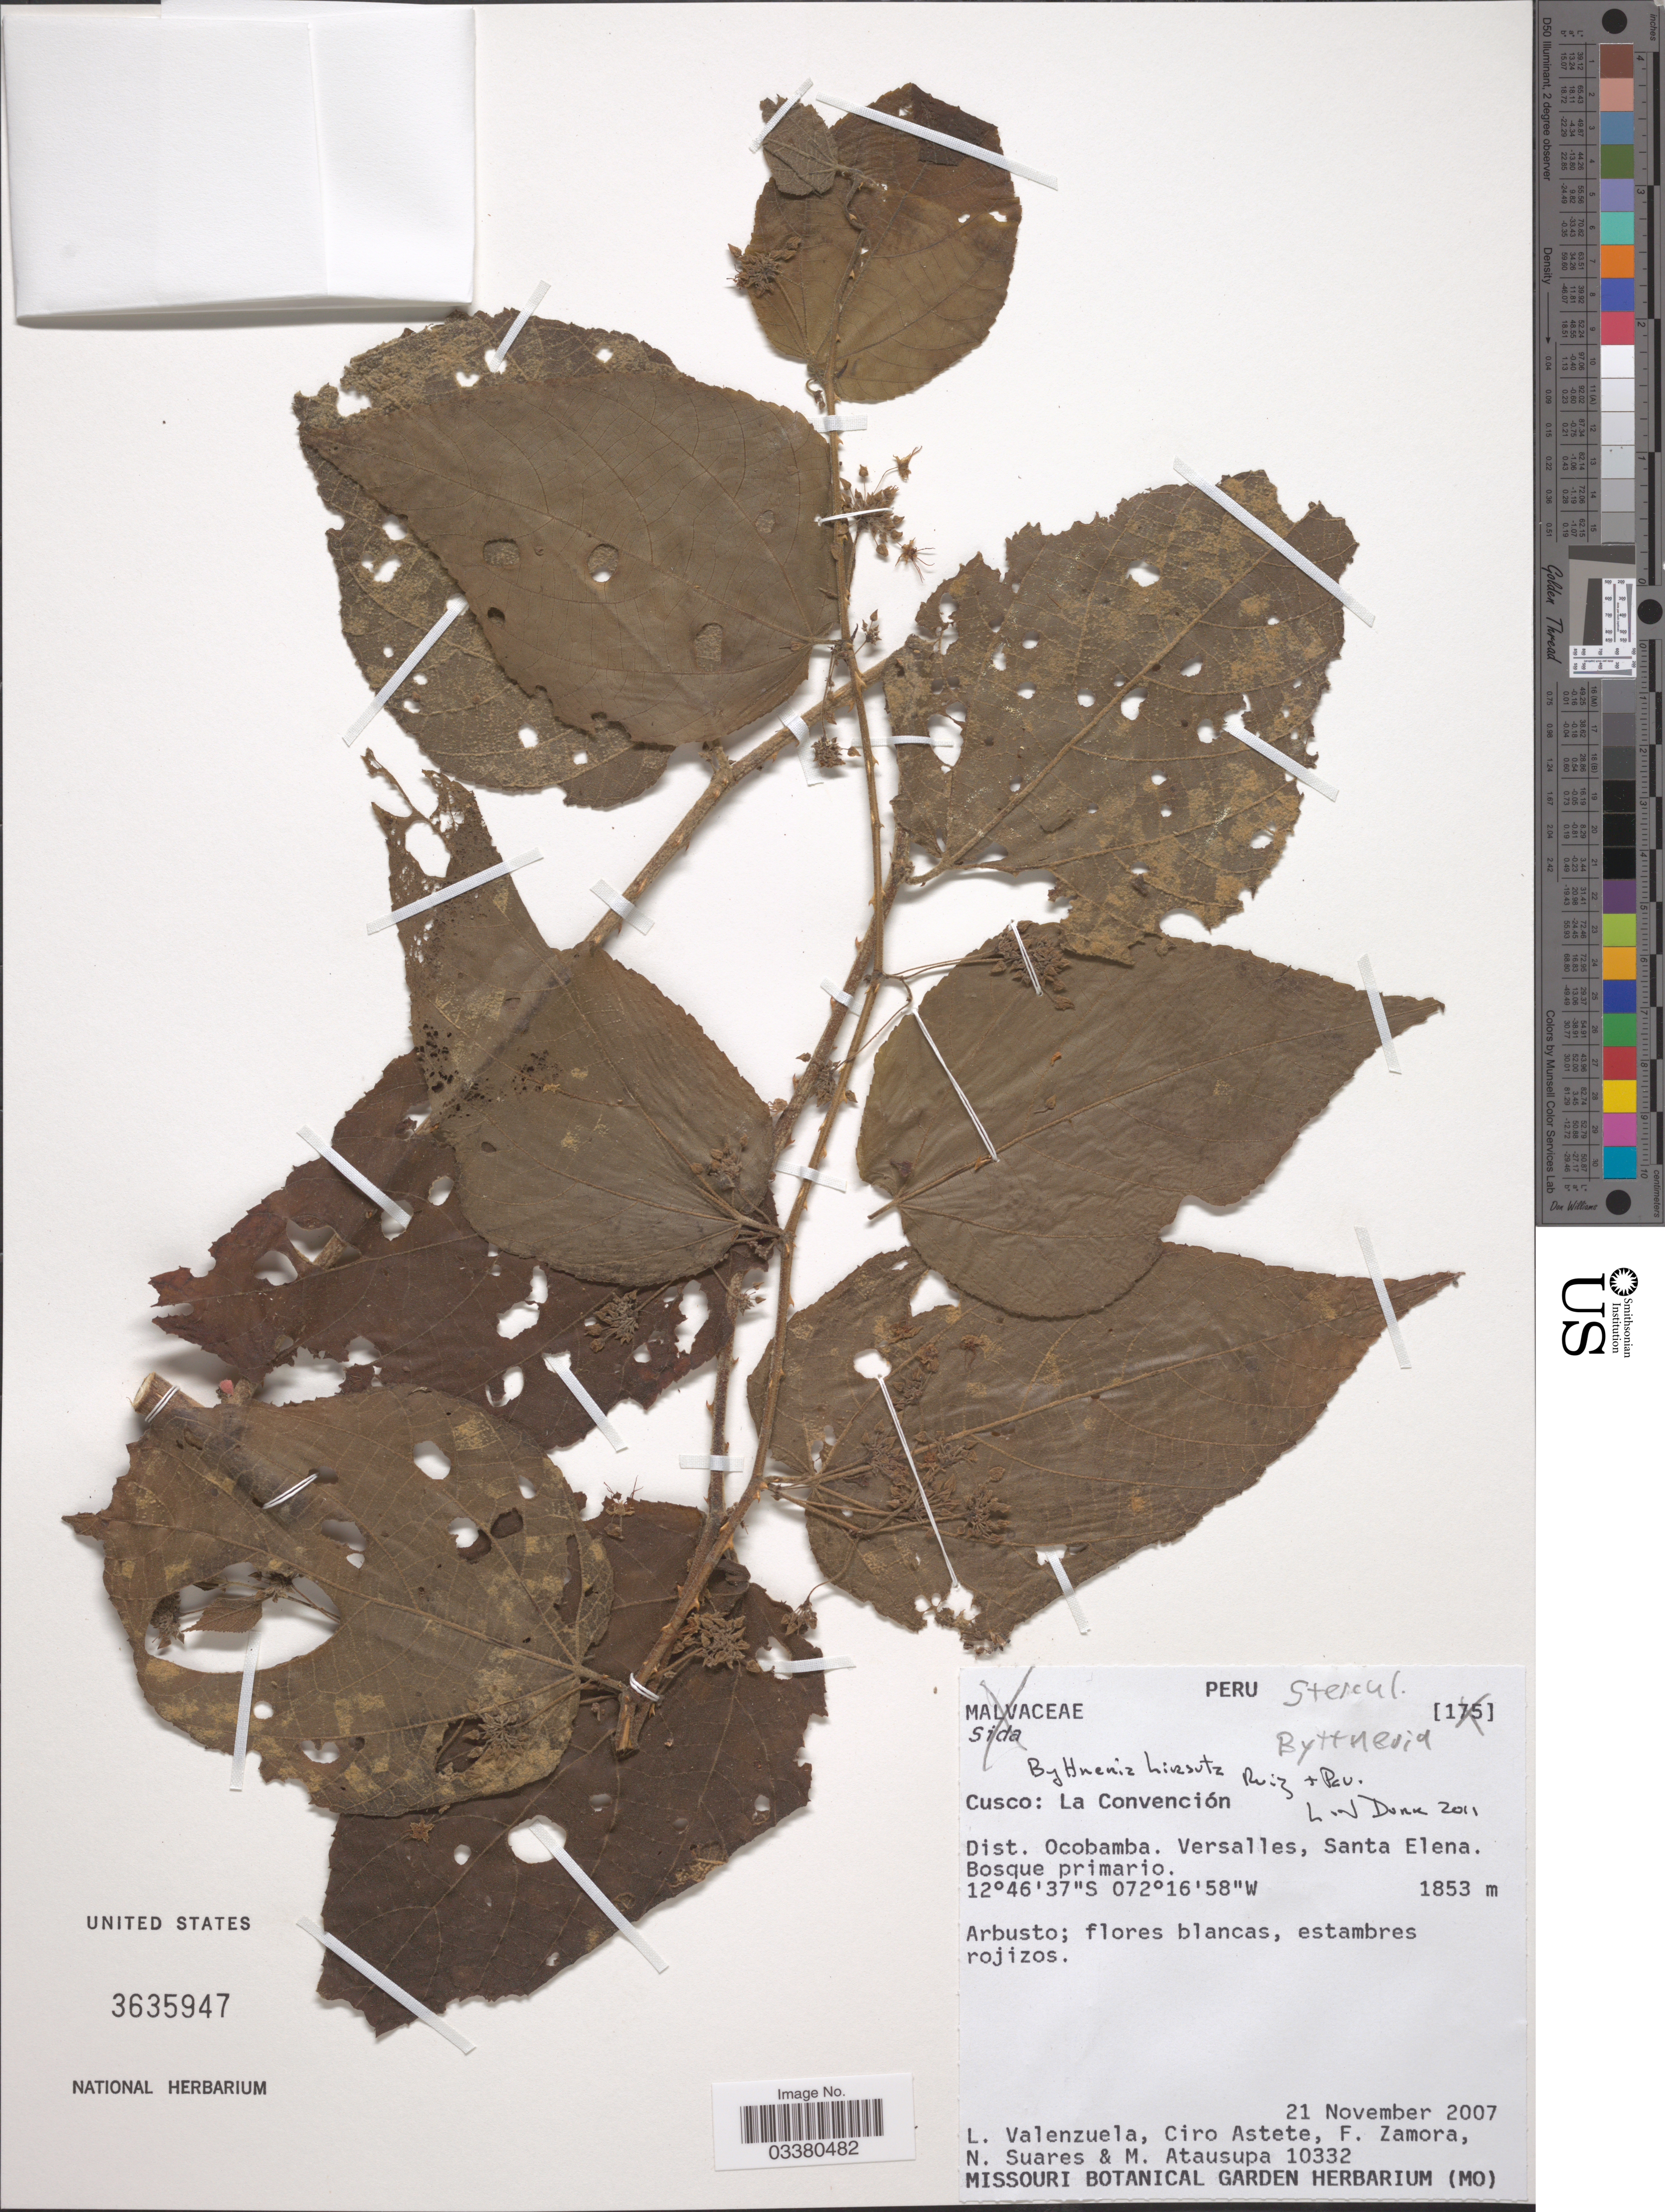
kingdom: Plantae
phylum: Tracheophyta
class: Magnoliopsida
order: Malvales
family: Malvaceae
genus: Byttneria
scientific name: Byttneria hirsuta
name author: Ruiz & Pav.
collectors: L. Valenzuela, C. Astete, F. Zamora, N. Suares & M. Atausupa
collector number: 10332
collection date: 2007-11-21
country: Peru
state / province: Cusco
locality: La Convención. Dist. Ocobamba. Versalles, Santa Elena.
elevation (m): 1853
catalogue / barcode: US 3635947